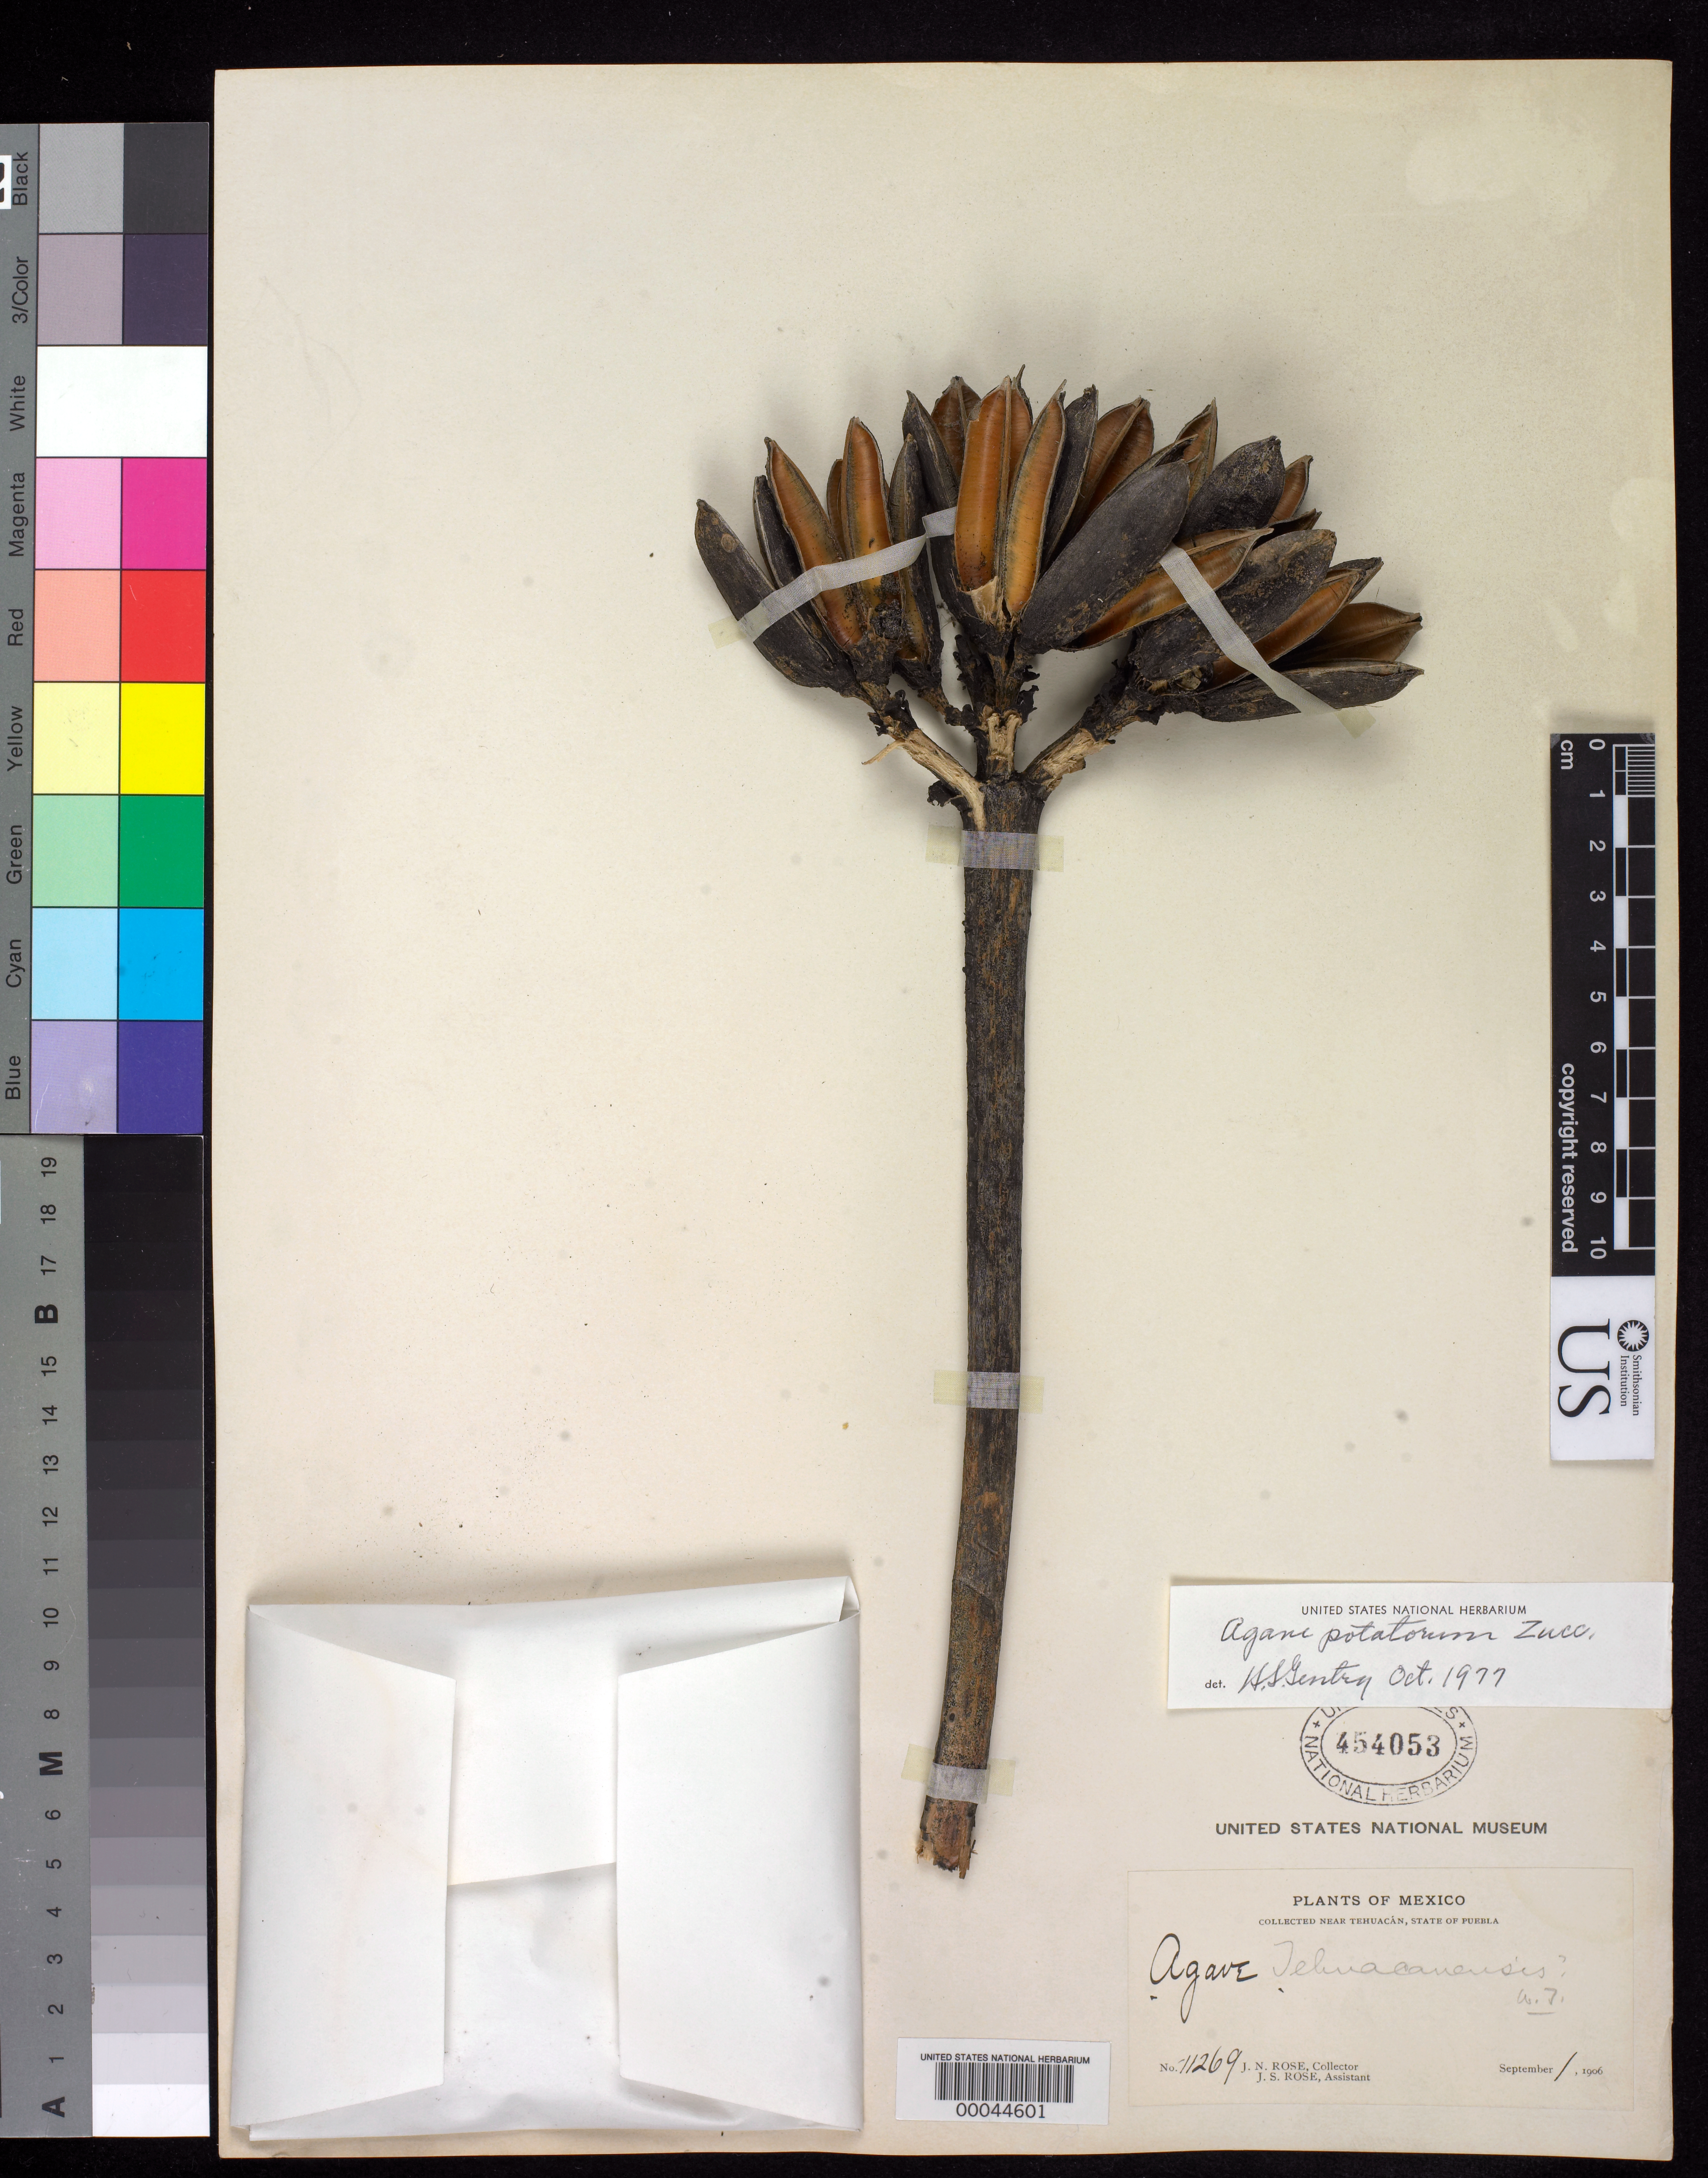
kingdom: Plantae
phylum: Tracheophyta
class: Liliopsida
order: Asparagales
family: Asparagaceae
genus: Agave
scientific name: Agave potatorum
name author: Zucc.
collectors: J. N. Rose & J. S. Rose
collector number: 11269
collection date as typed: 01 Sep 1906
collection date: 1906-09-01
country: Mexico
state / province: Puebla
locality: Near Tehuacan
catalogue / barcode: US 454053